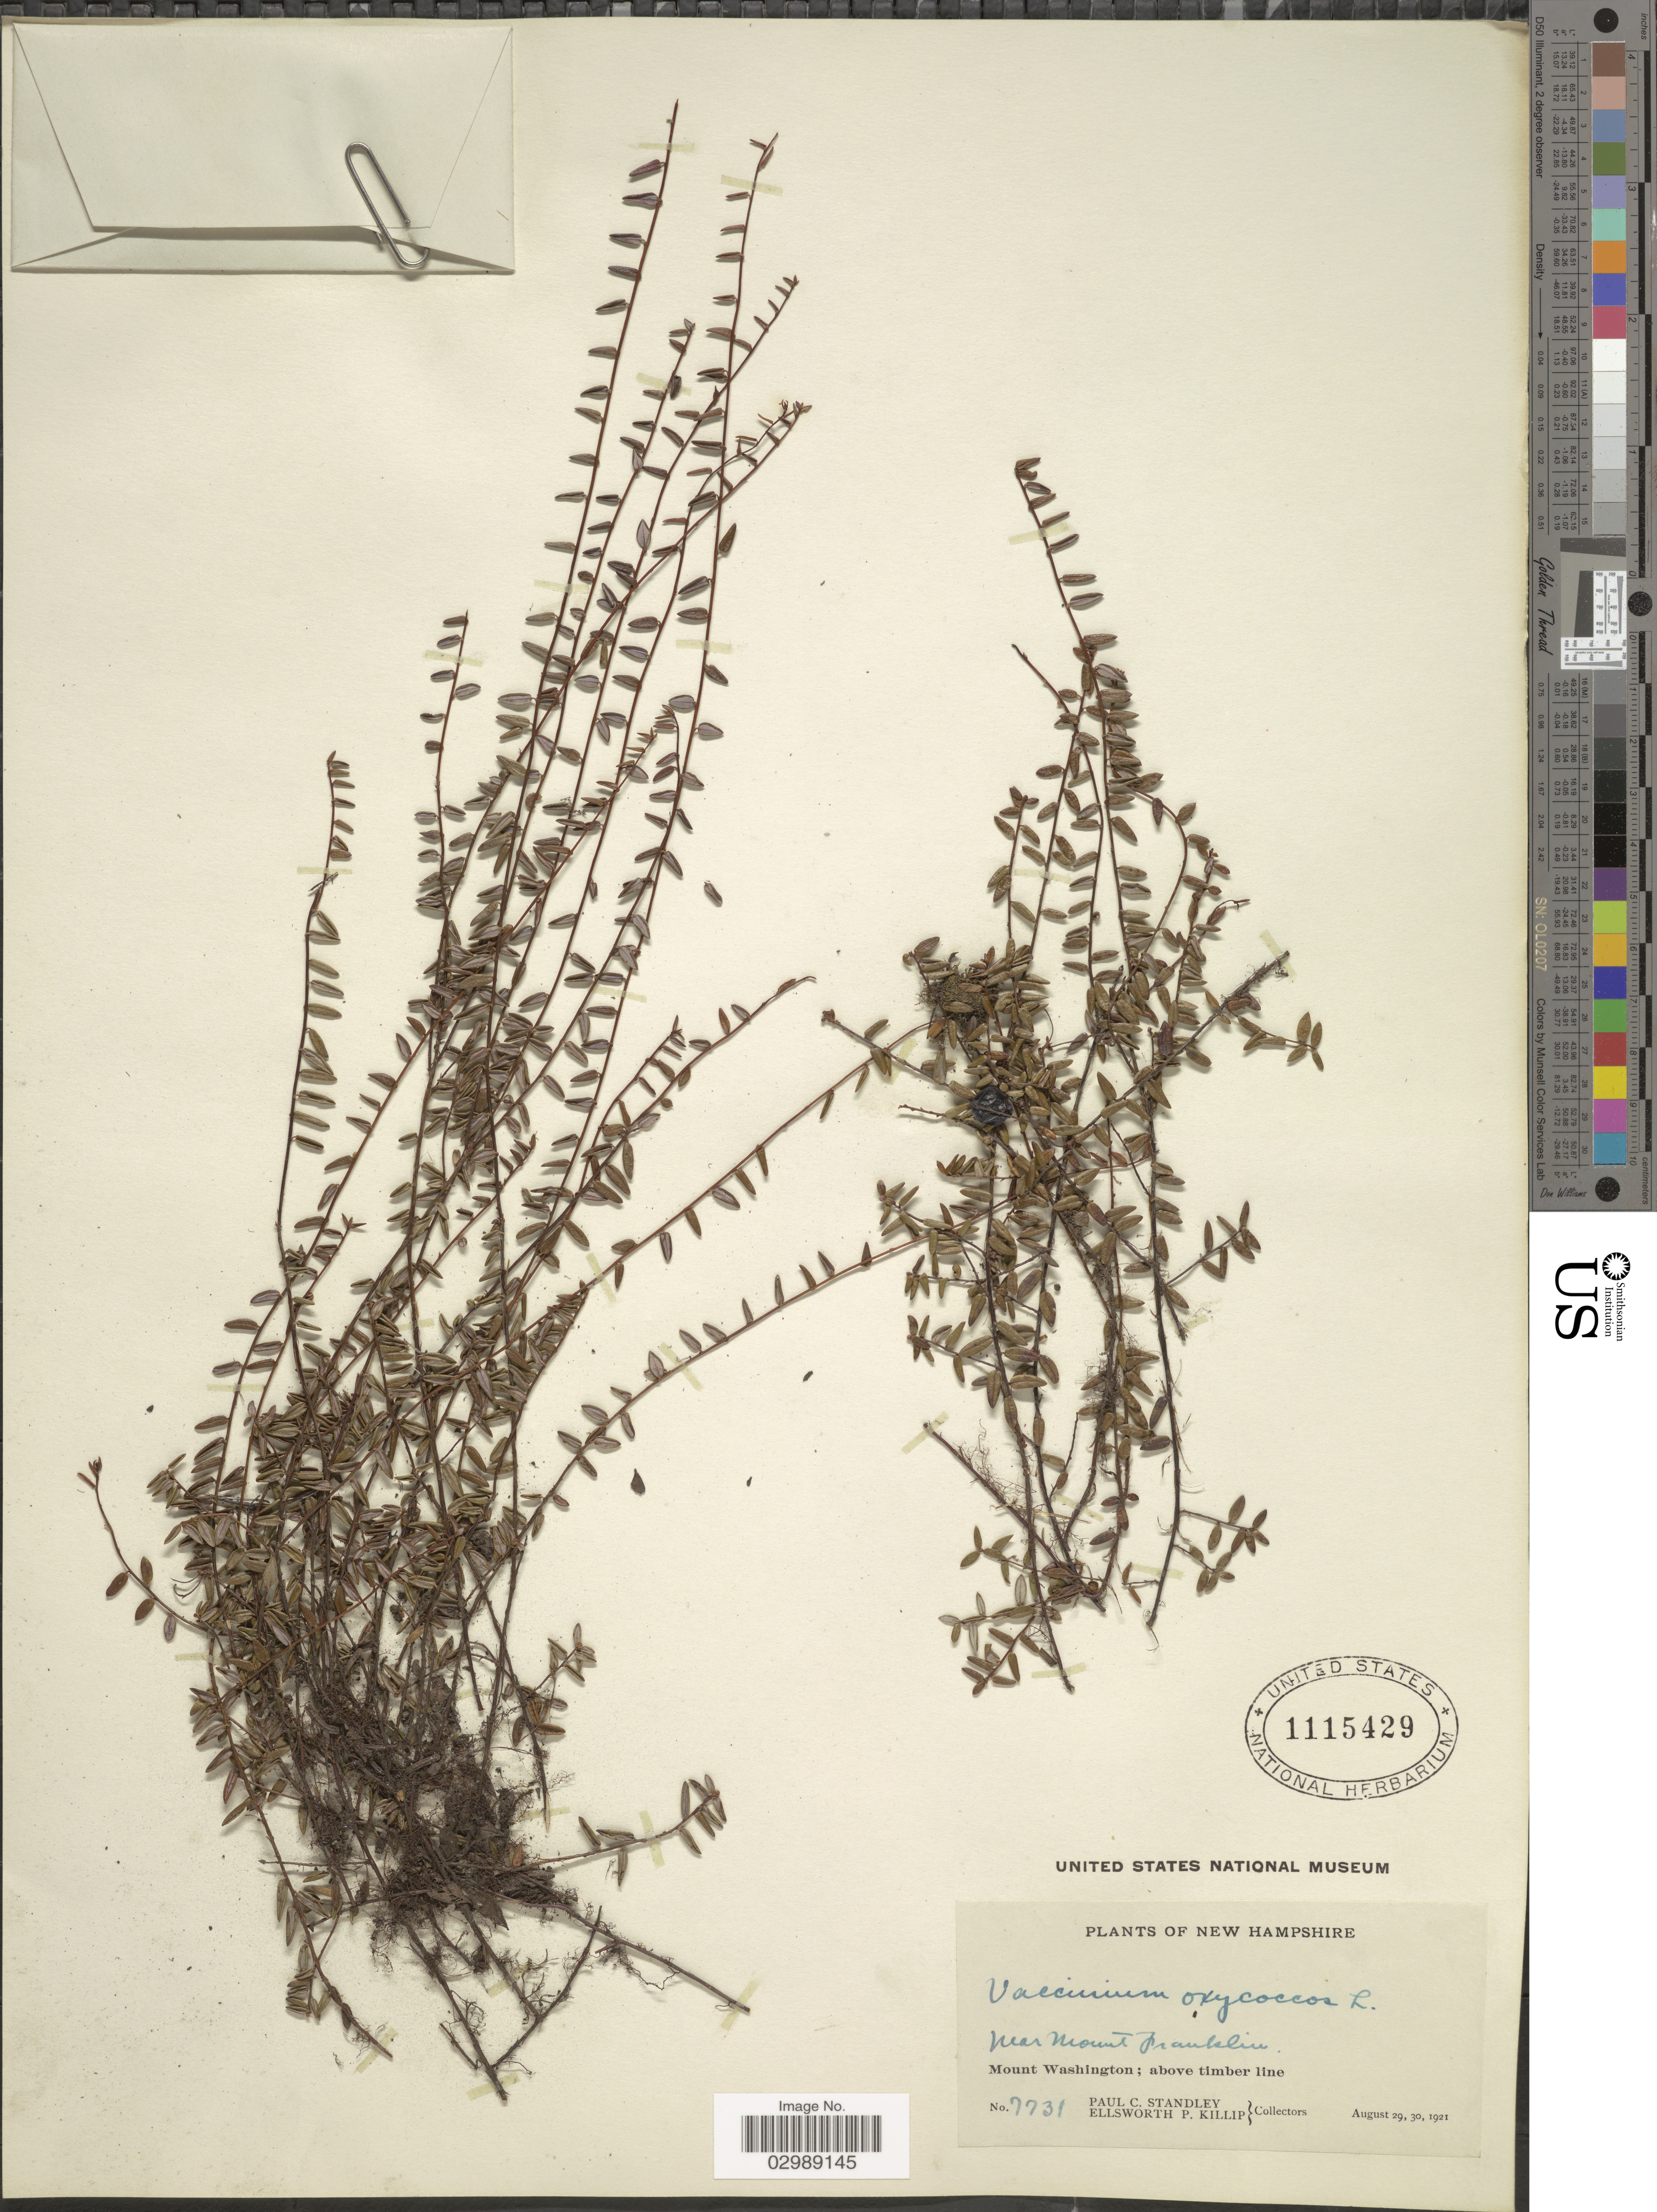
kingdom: Plantae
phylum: Tracheophyta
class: Magnoliopsida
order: Ericales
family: Ericaceae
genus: Vaccinium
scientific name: Vaccinium oxycoccos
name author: L.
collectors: P. C. Standley & E. P. Killip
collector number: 7731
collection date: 1921-08-29/1921-08-30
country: United States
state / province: New Hampshire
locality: Near Mount Franklin. Mount Washington; above timer line.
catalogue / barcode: US 1115429